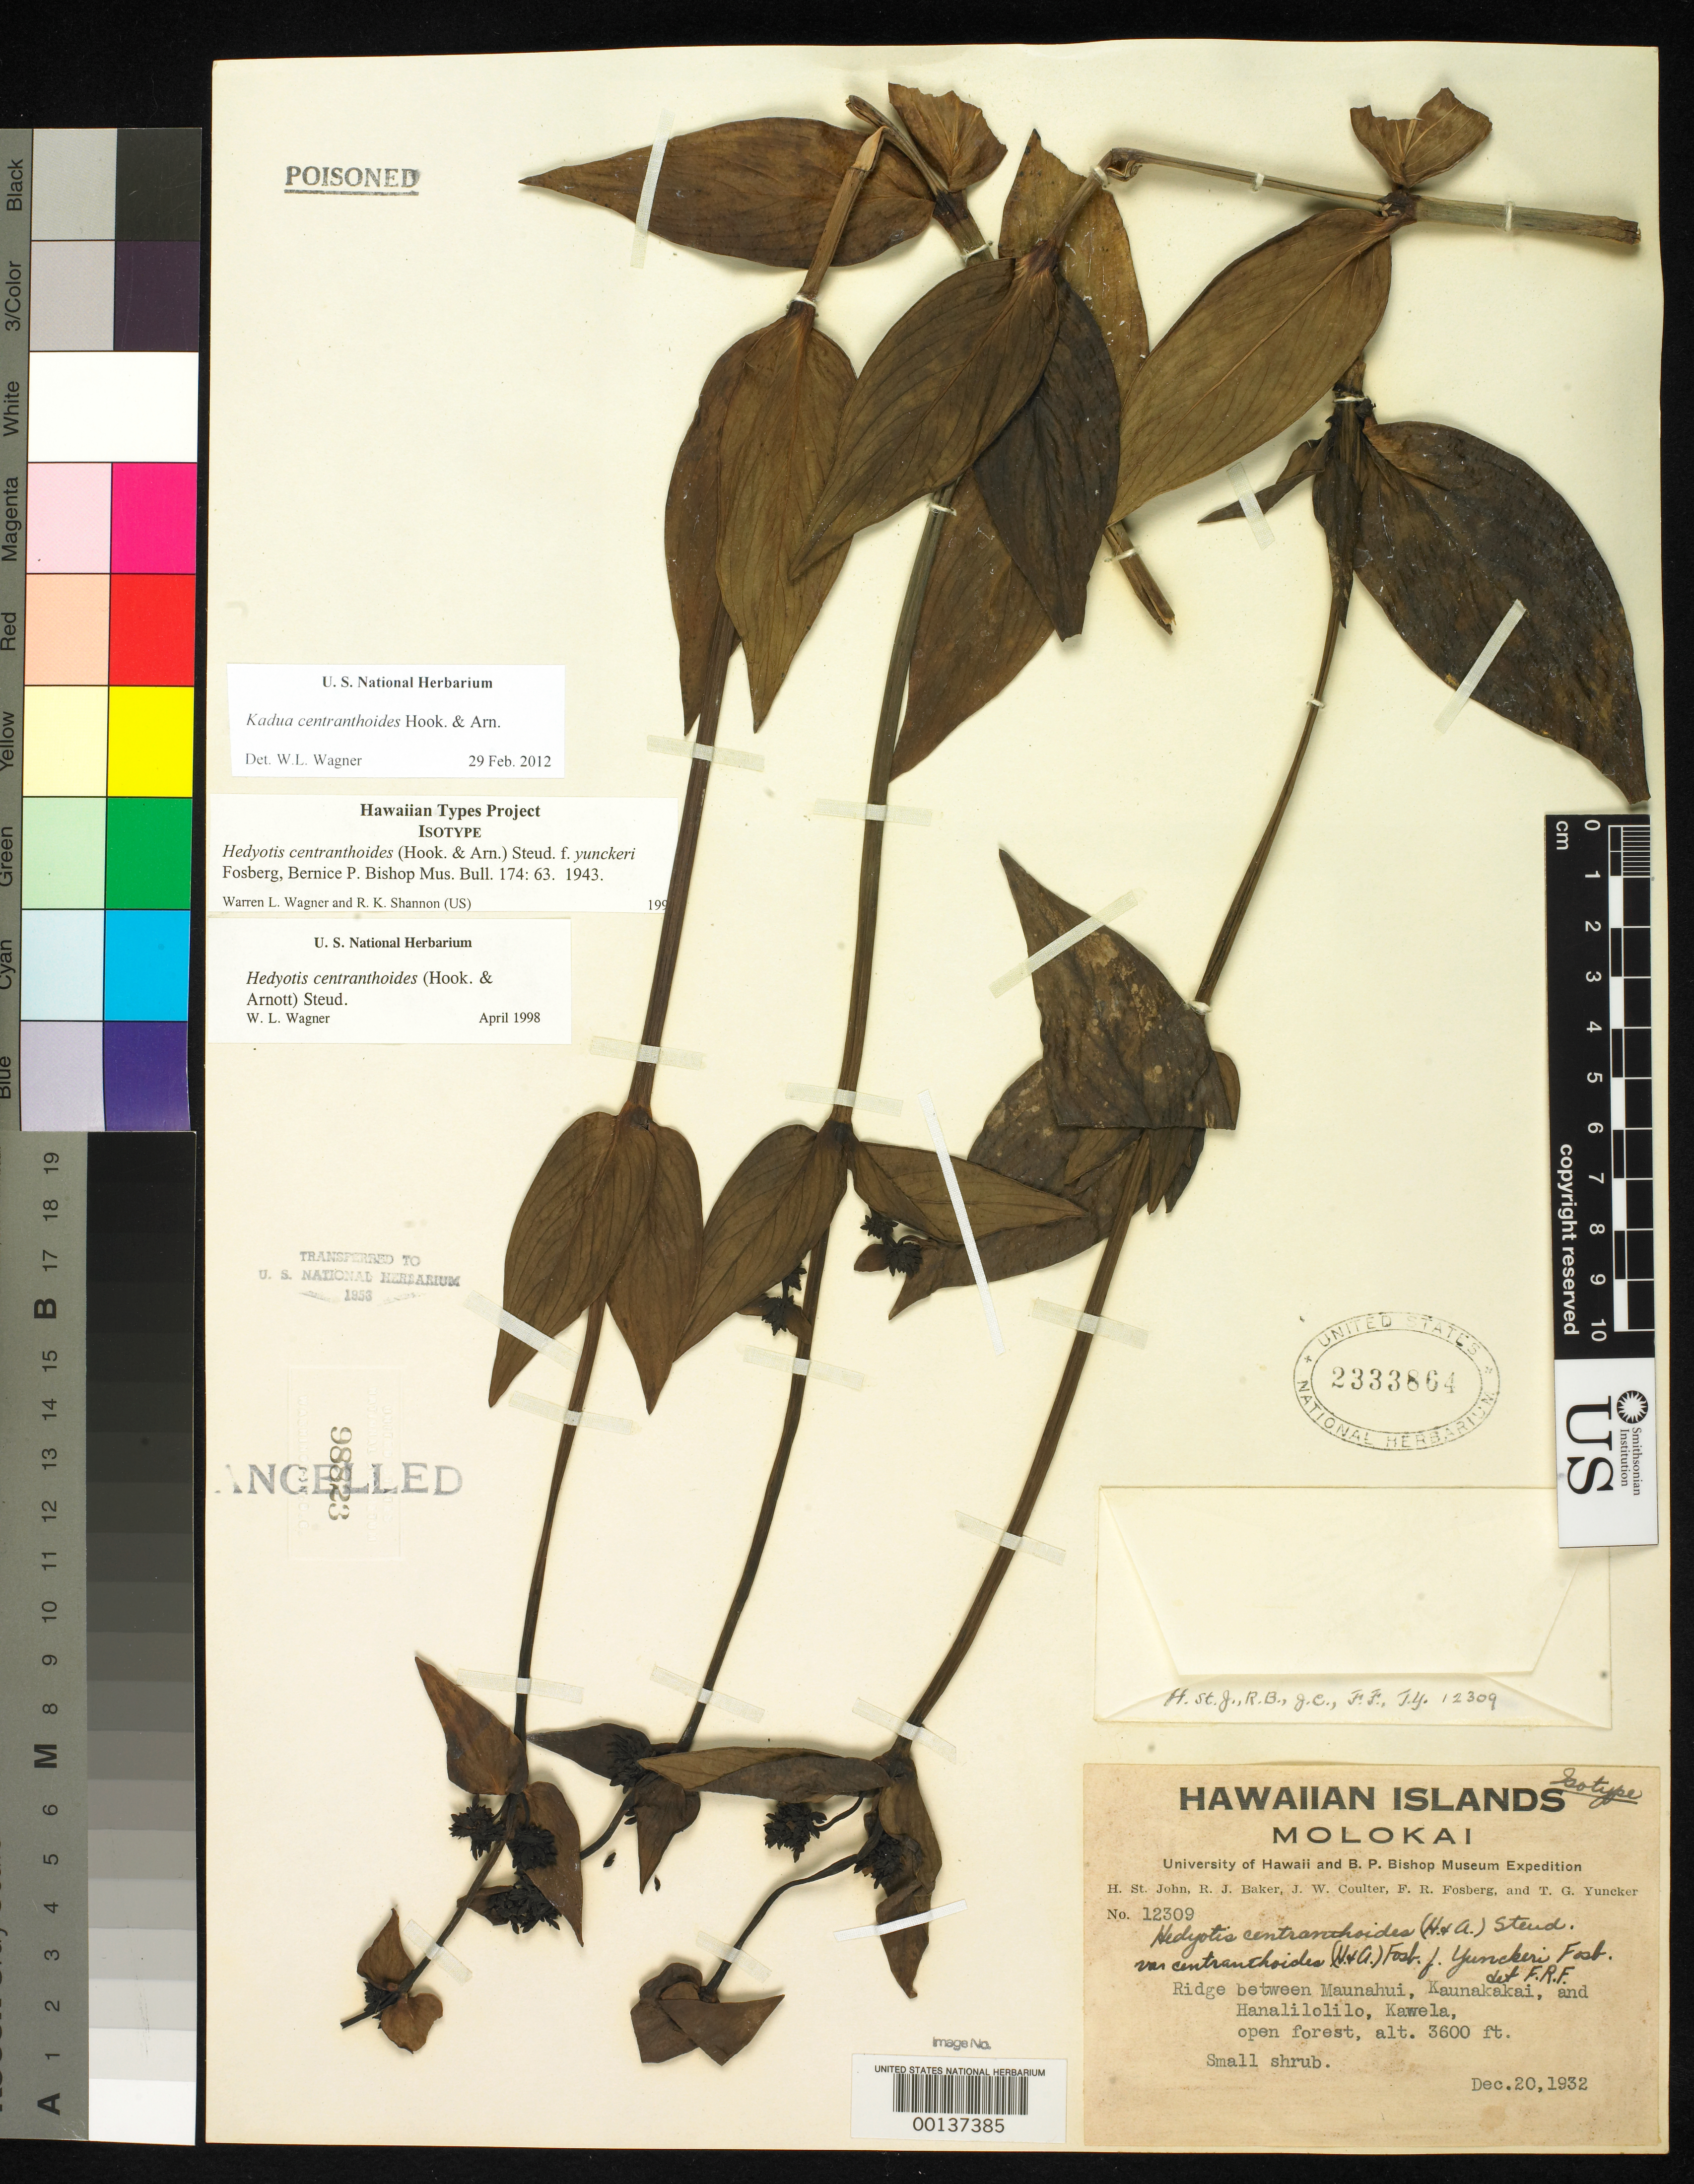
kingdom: Plantae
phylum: Tracheophyta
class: Magnoliopsida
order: Gentianales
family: Rubiaceae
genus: Hedyotis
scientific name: Hedyotis centranthoides f. yunckeri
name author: Fosberg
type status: Isotype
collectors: H. St. John, R. J. Baker, J. W. Coulter, F. R. Fosberg & T. G. Yuncker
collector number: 12309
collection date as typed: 20 Dec 1932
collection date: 1932-12-20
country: United States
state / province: Hawaii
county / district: Maui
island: Moloka'i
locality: Ridge between Maunahui, Kaunakakai & Hanalilulio, Kawela.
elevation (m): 1097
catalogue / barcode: US 2333864